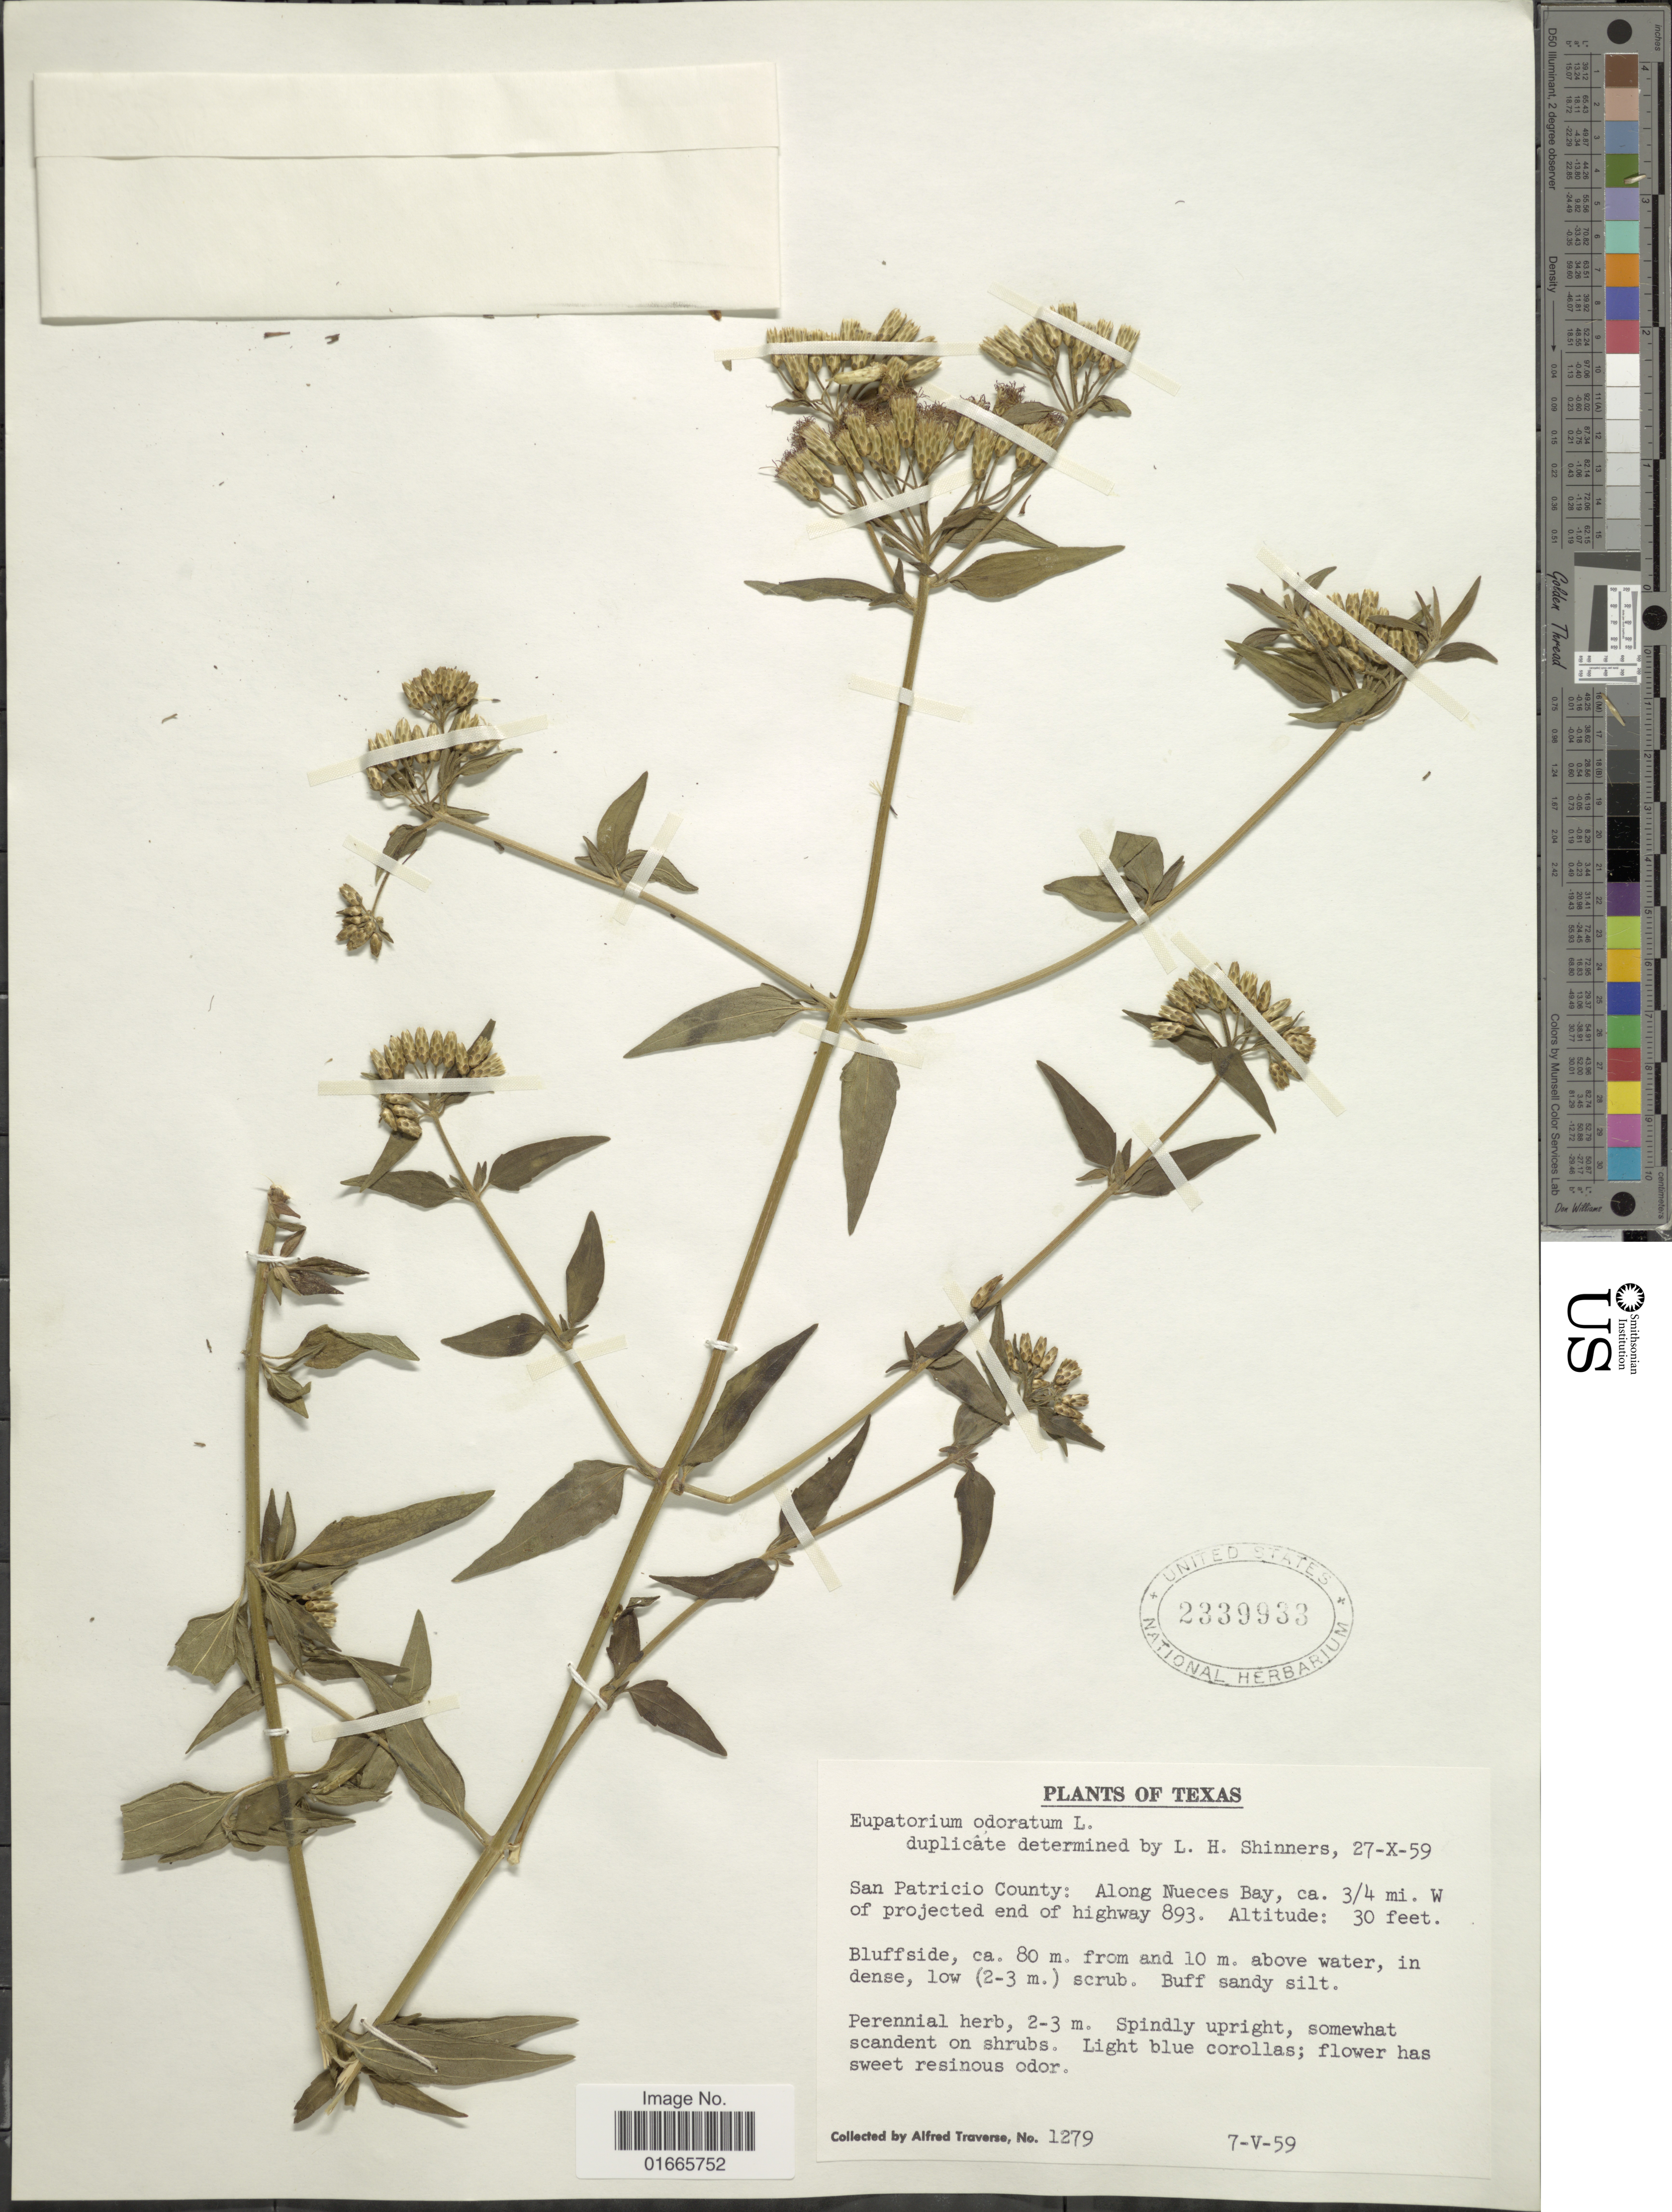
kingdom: Plantae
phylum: Tracheophyta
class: Magnoliopsida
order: Asterales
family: Asteraceae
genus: Chromolaena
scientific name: Chromolaena odorata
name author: (L.) R.M. King & H. Rob.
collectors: A. Traverse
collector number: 1279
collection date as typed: Transcribed d/m/y: 7/5/59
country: United States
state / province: Texas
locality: San Patricio County: Along Nueces Bay, ca. 3/4 mi. W of projected end of highway 893.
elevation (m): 9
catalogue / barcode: US 2339933